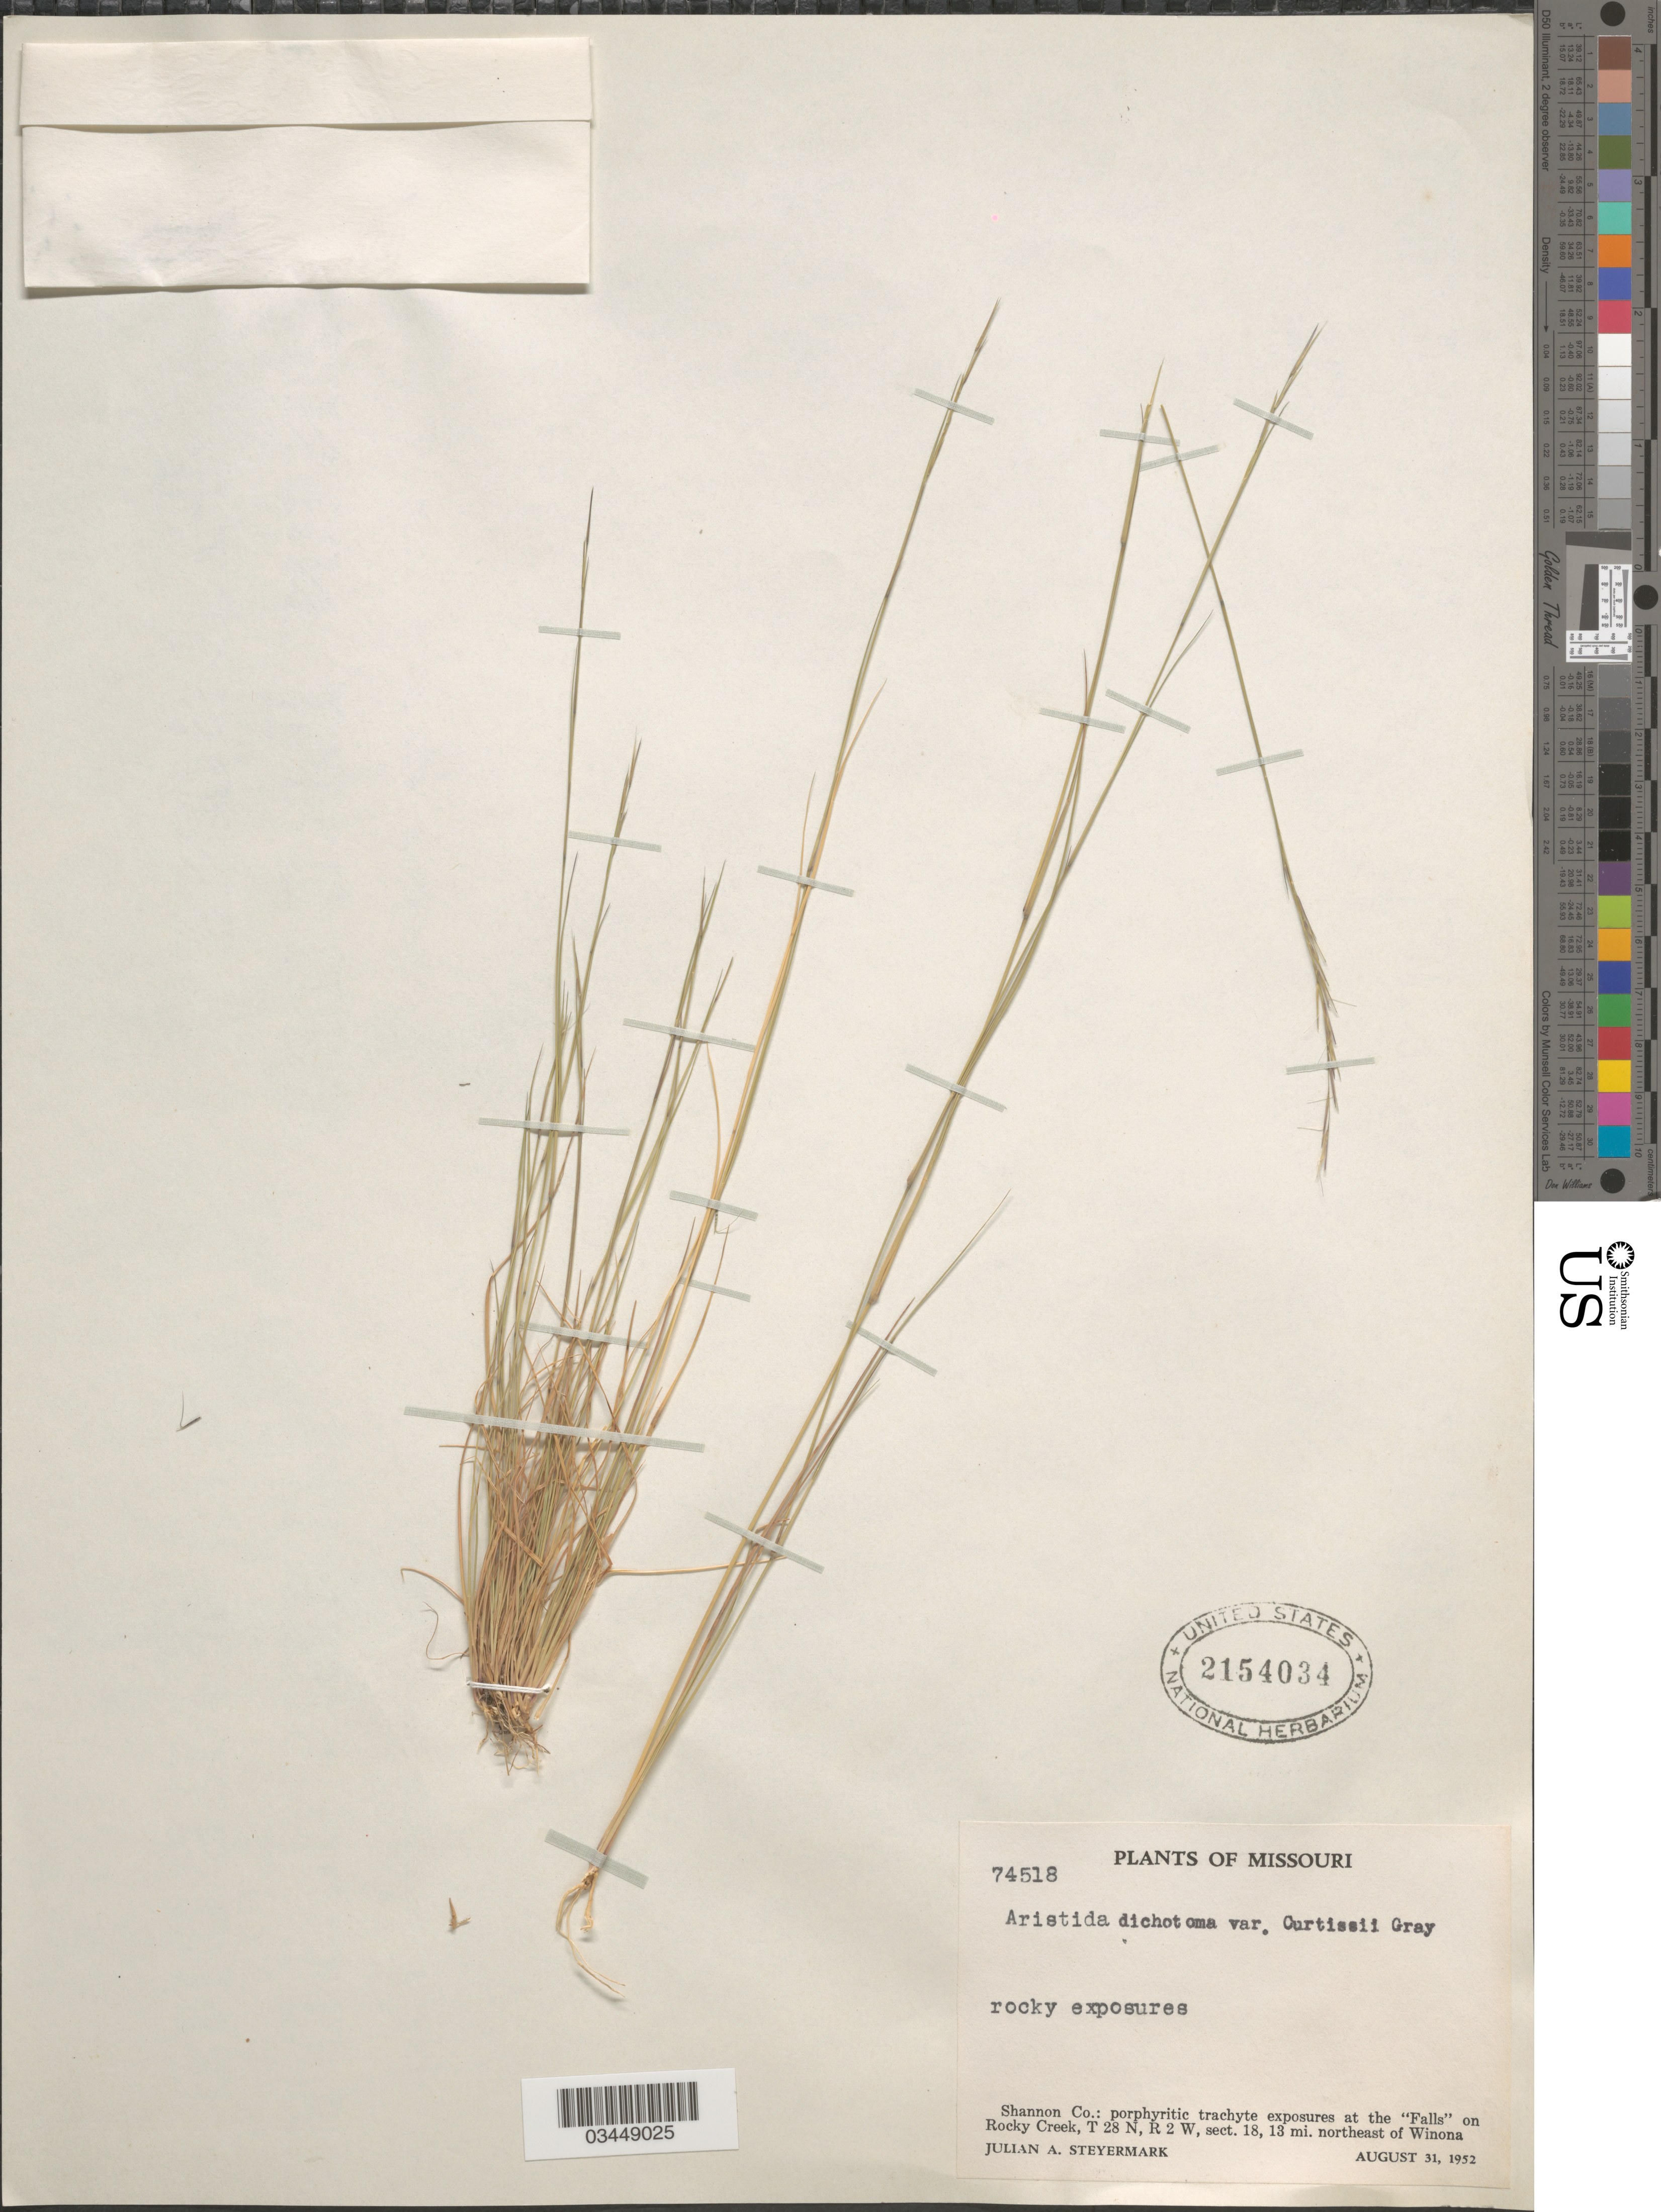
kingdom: Plantae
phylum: Tracheophyta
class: Liliopsida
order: Poales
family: Poaceae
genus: Aristida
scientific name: Aristida dichotoma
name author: Michx.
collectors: J. Steyermark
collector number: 74518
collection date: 1952-08-31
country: United States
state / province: Missouri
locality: Shonnon Co.: porphyritic trachyte exposures at the "Falls" on Rocky creek, T 28 N, R 2 W, sect. 18, 13 mi. northeast of Winona.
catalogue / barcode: US 2154034